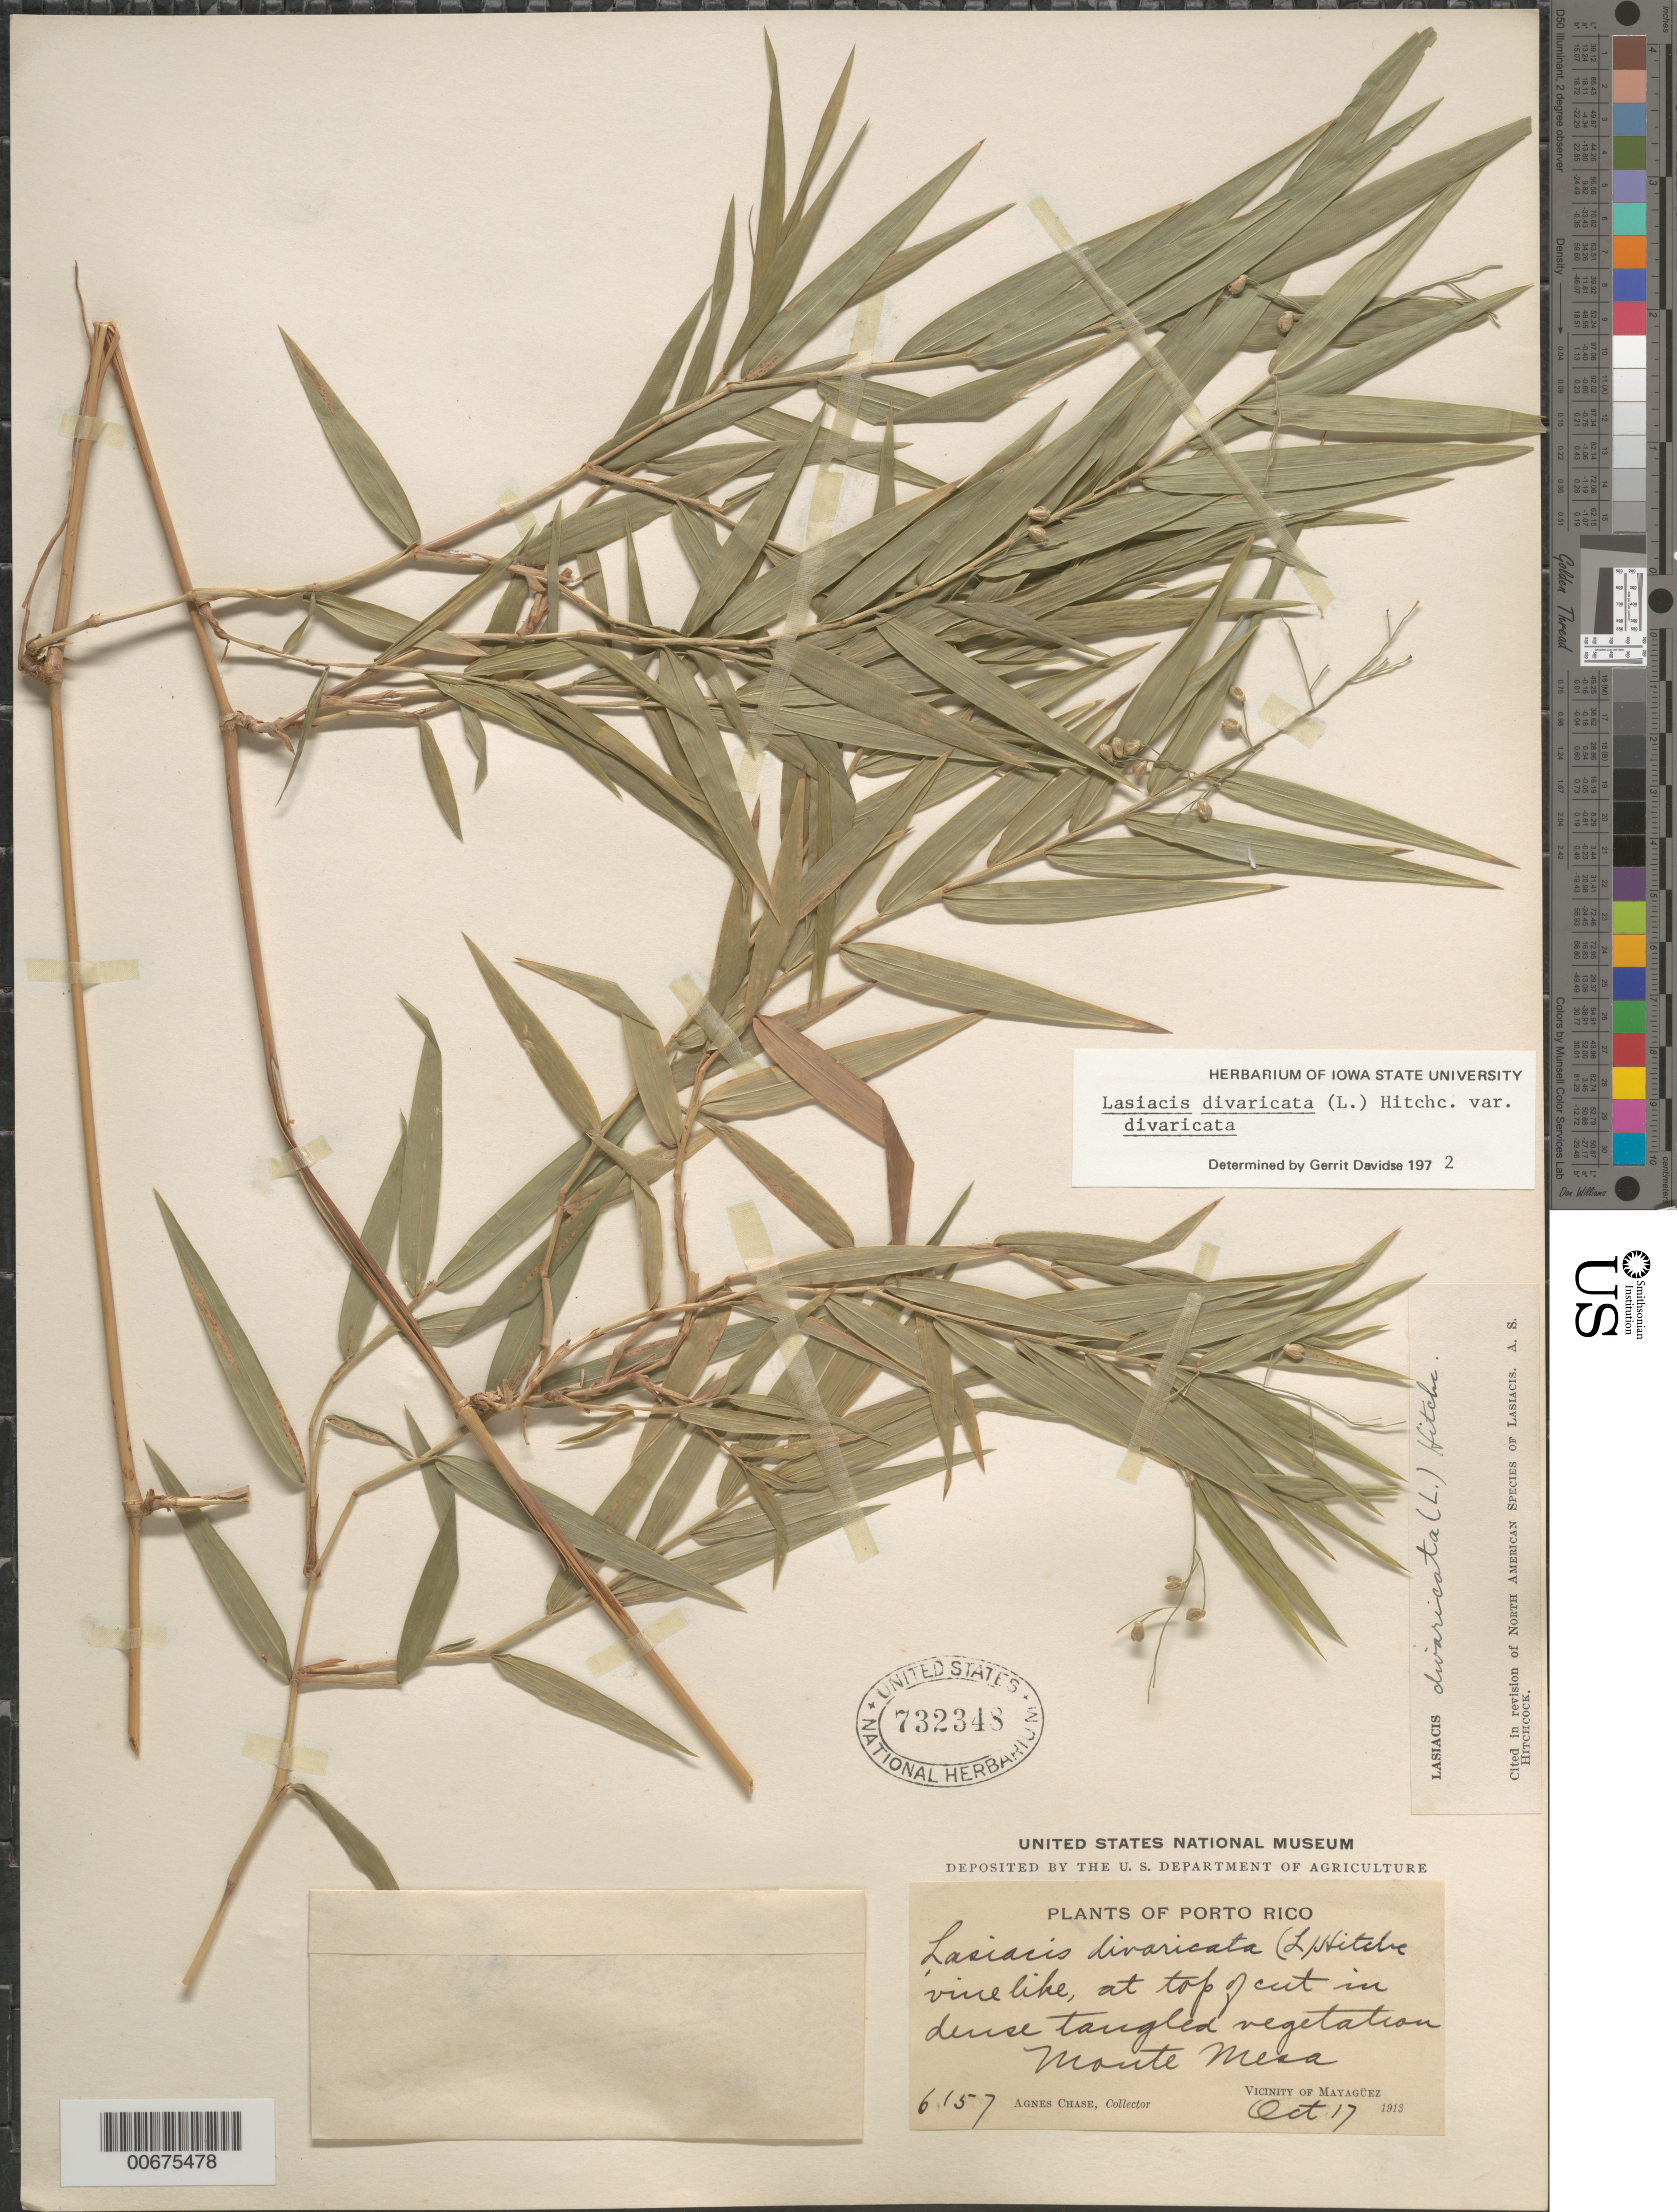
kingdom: Plantae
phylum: Tracheophyta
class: Liliopsida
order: Poales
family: Poaceae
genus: Lasiacis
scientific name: Lasiacis divaricata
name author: (L.) Hitchc.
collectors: A. Chase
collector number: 6157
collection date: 1913-10-17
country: Puerto Rico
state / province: Mayagüez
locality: Porto Rico. At top of cut in dense tangled vegetation Monte Mesa. Vicinity of Mayagüez.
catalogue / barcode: US 732348